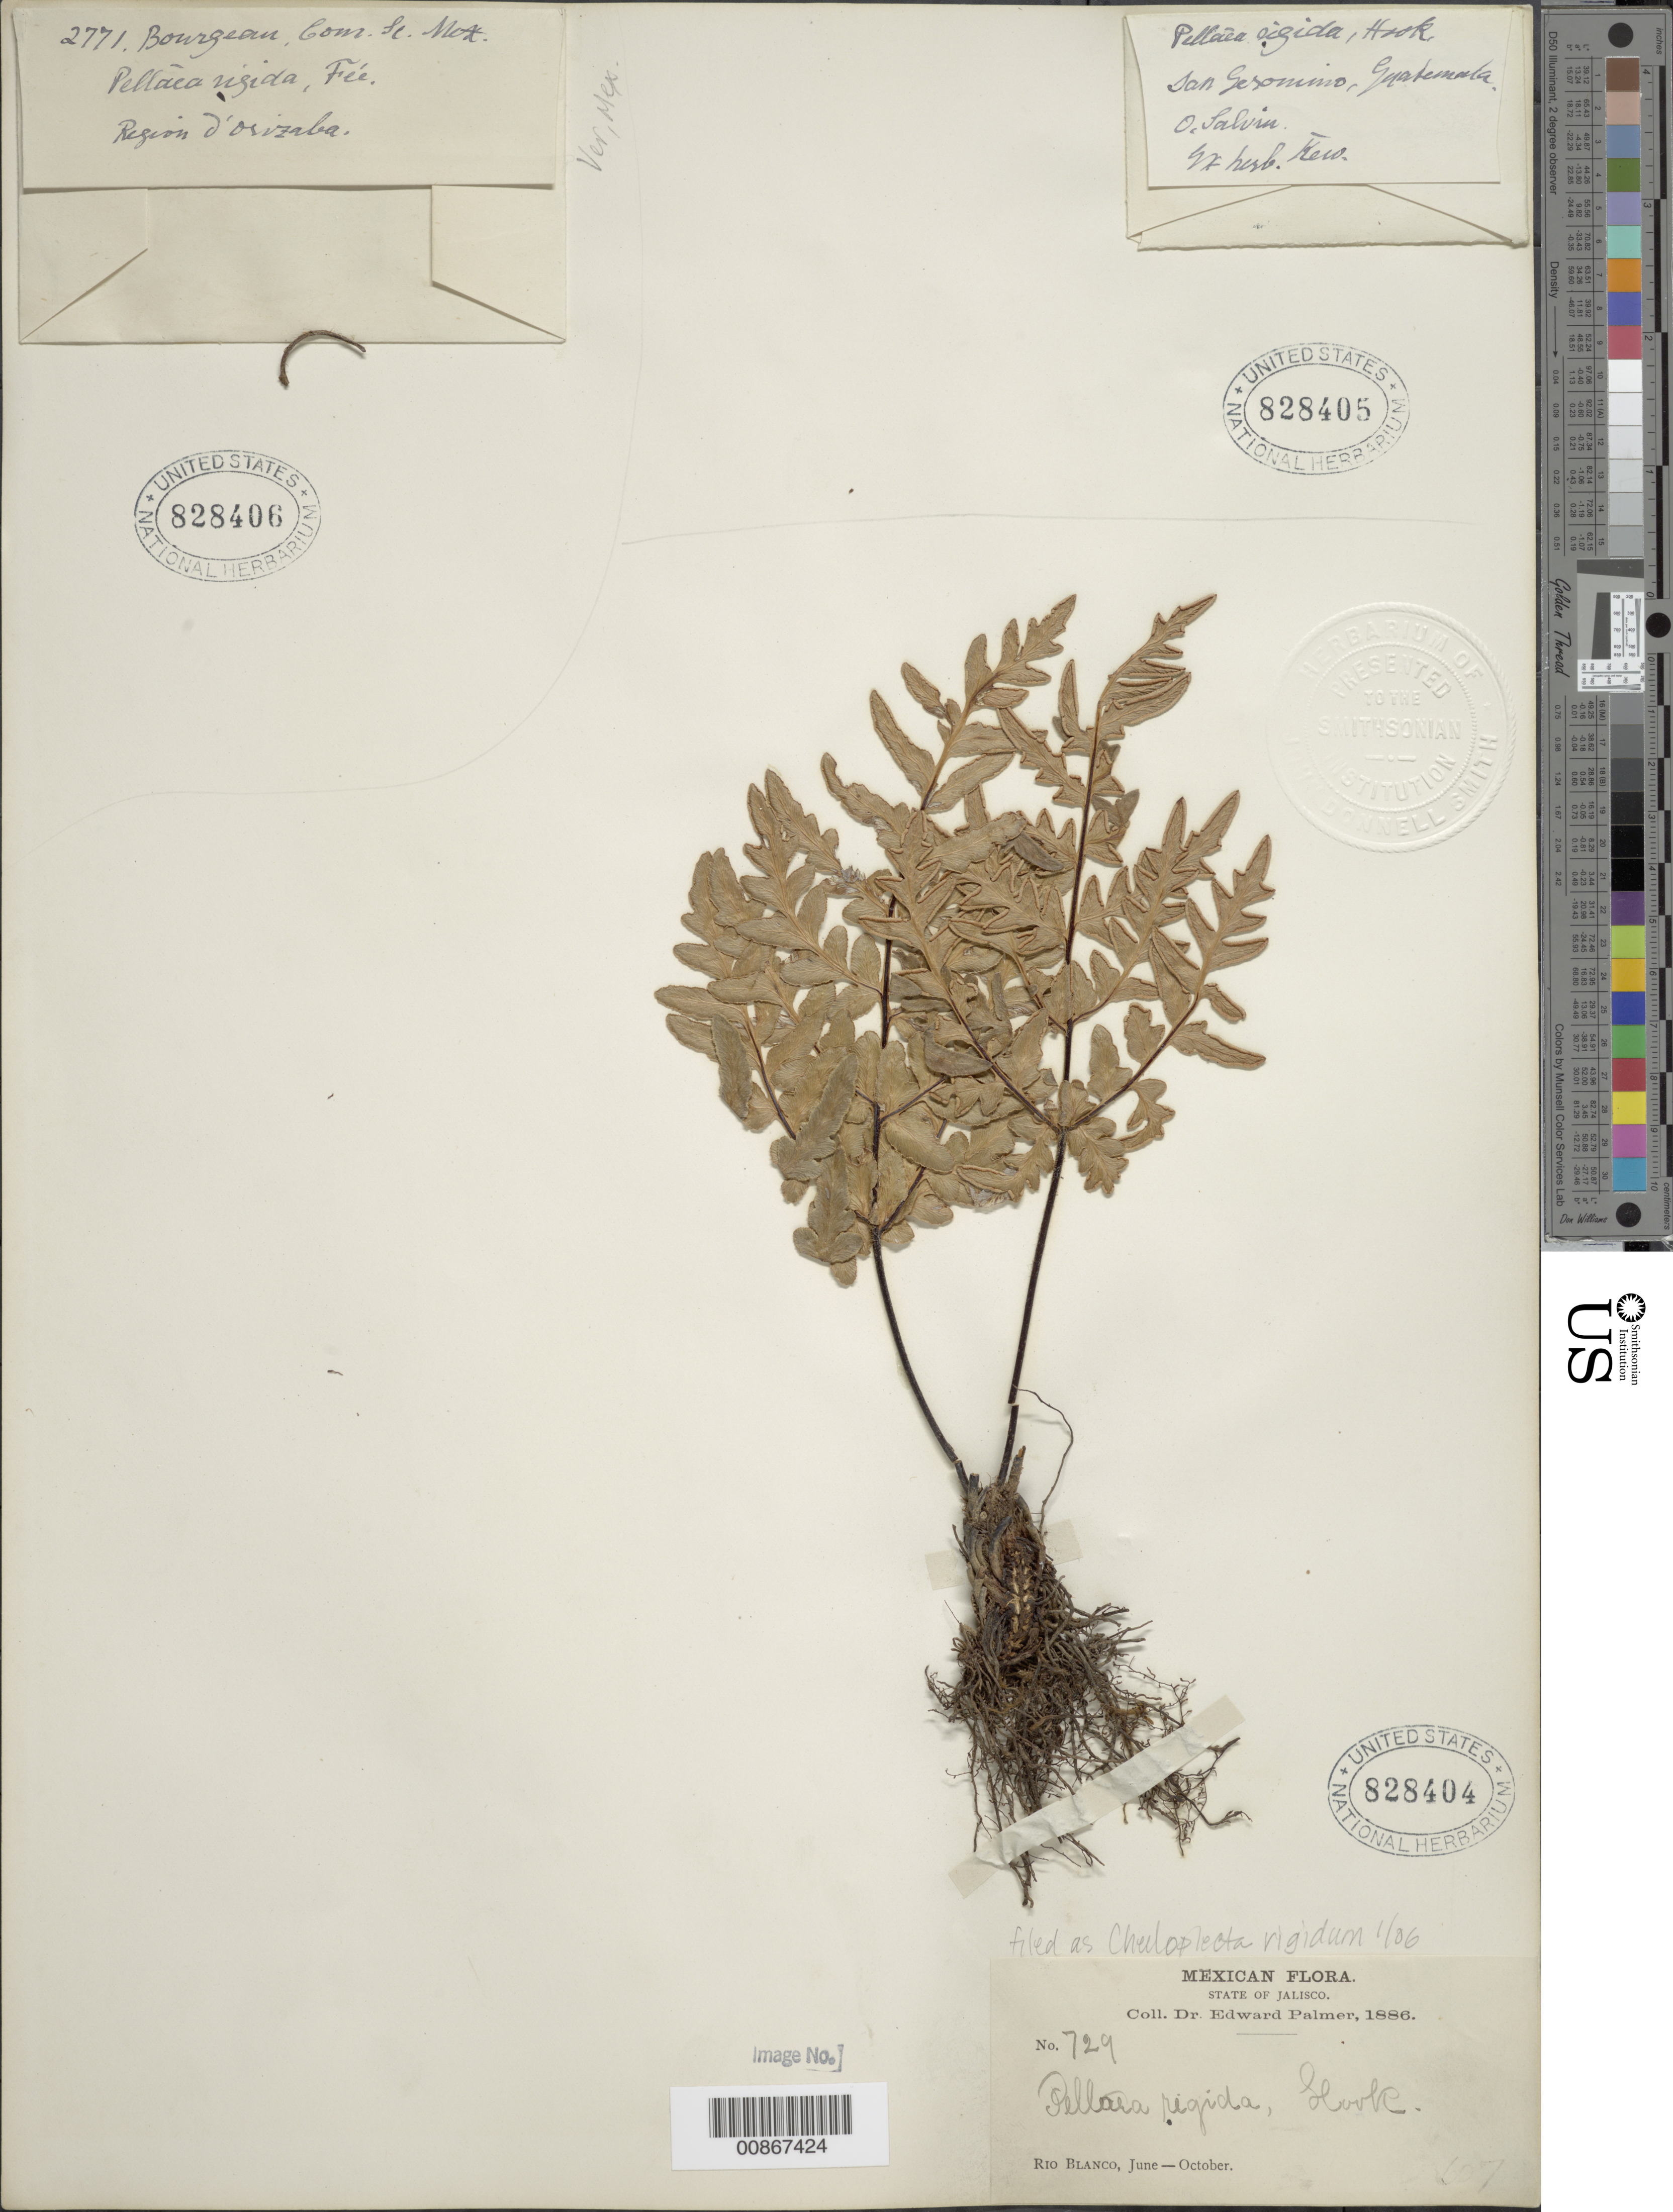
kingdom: Plantae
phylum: Tracheophyta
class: Polypodiopsida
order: Polypodiales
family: Pteridaceae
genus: Cheiloplecton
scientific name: Cheiloplecton rigidum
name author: (Sw.) Fée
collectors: E. Bourgeau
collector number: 2771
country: Mexico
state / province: Veracruz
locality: Region d'Orizaba.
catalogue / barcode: US 828406-2